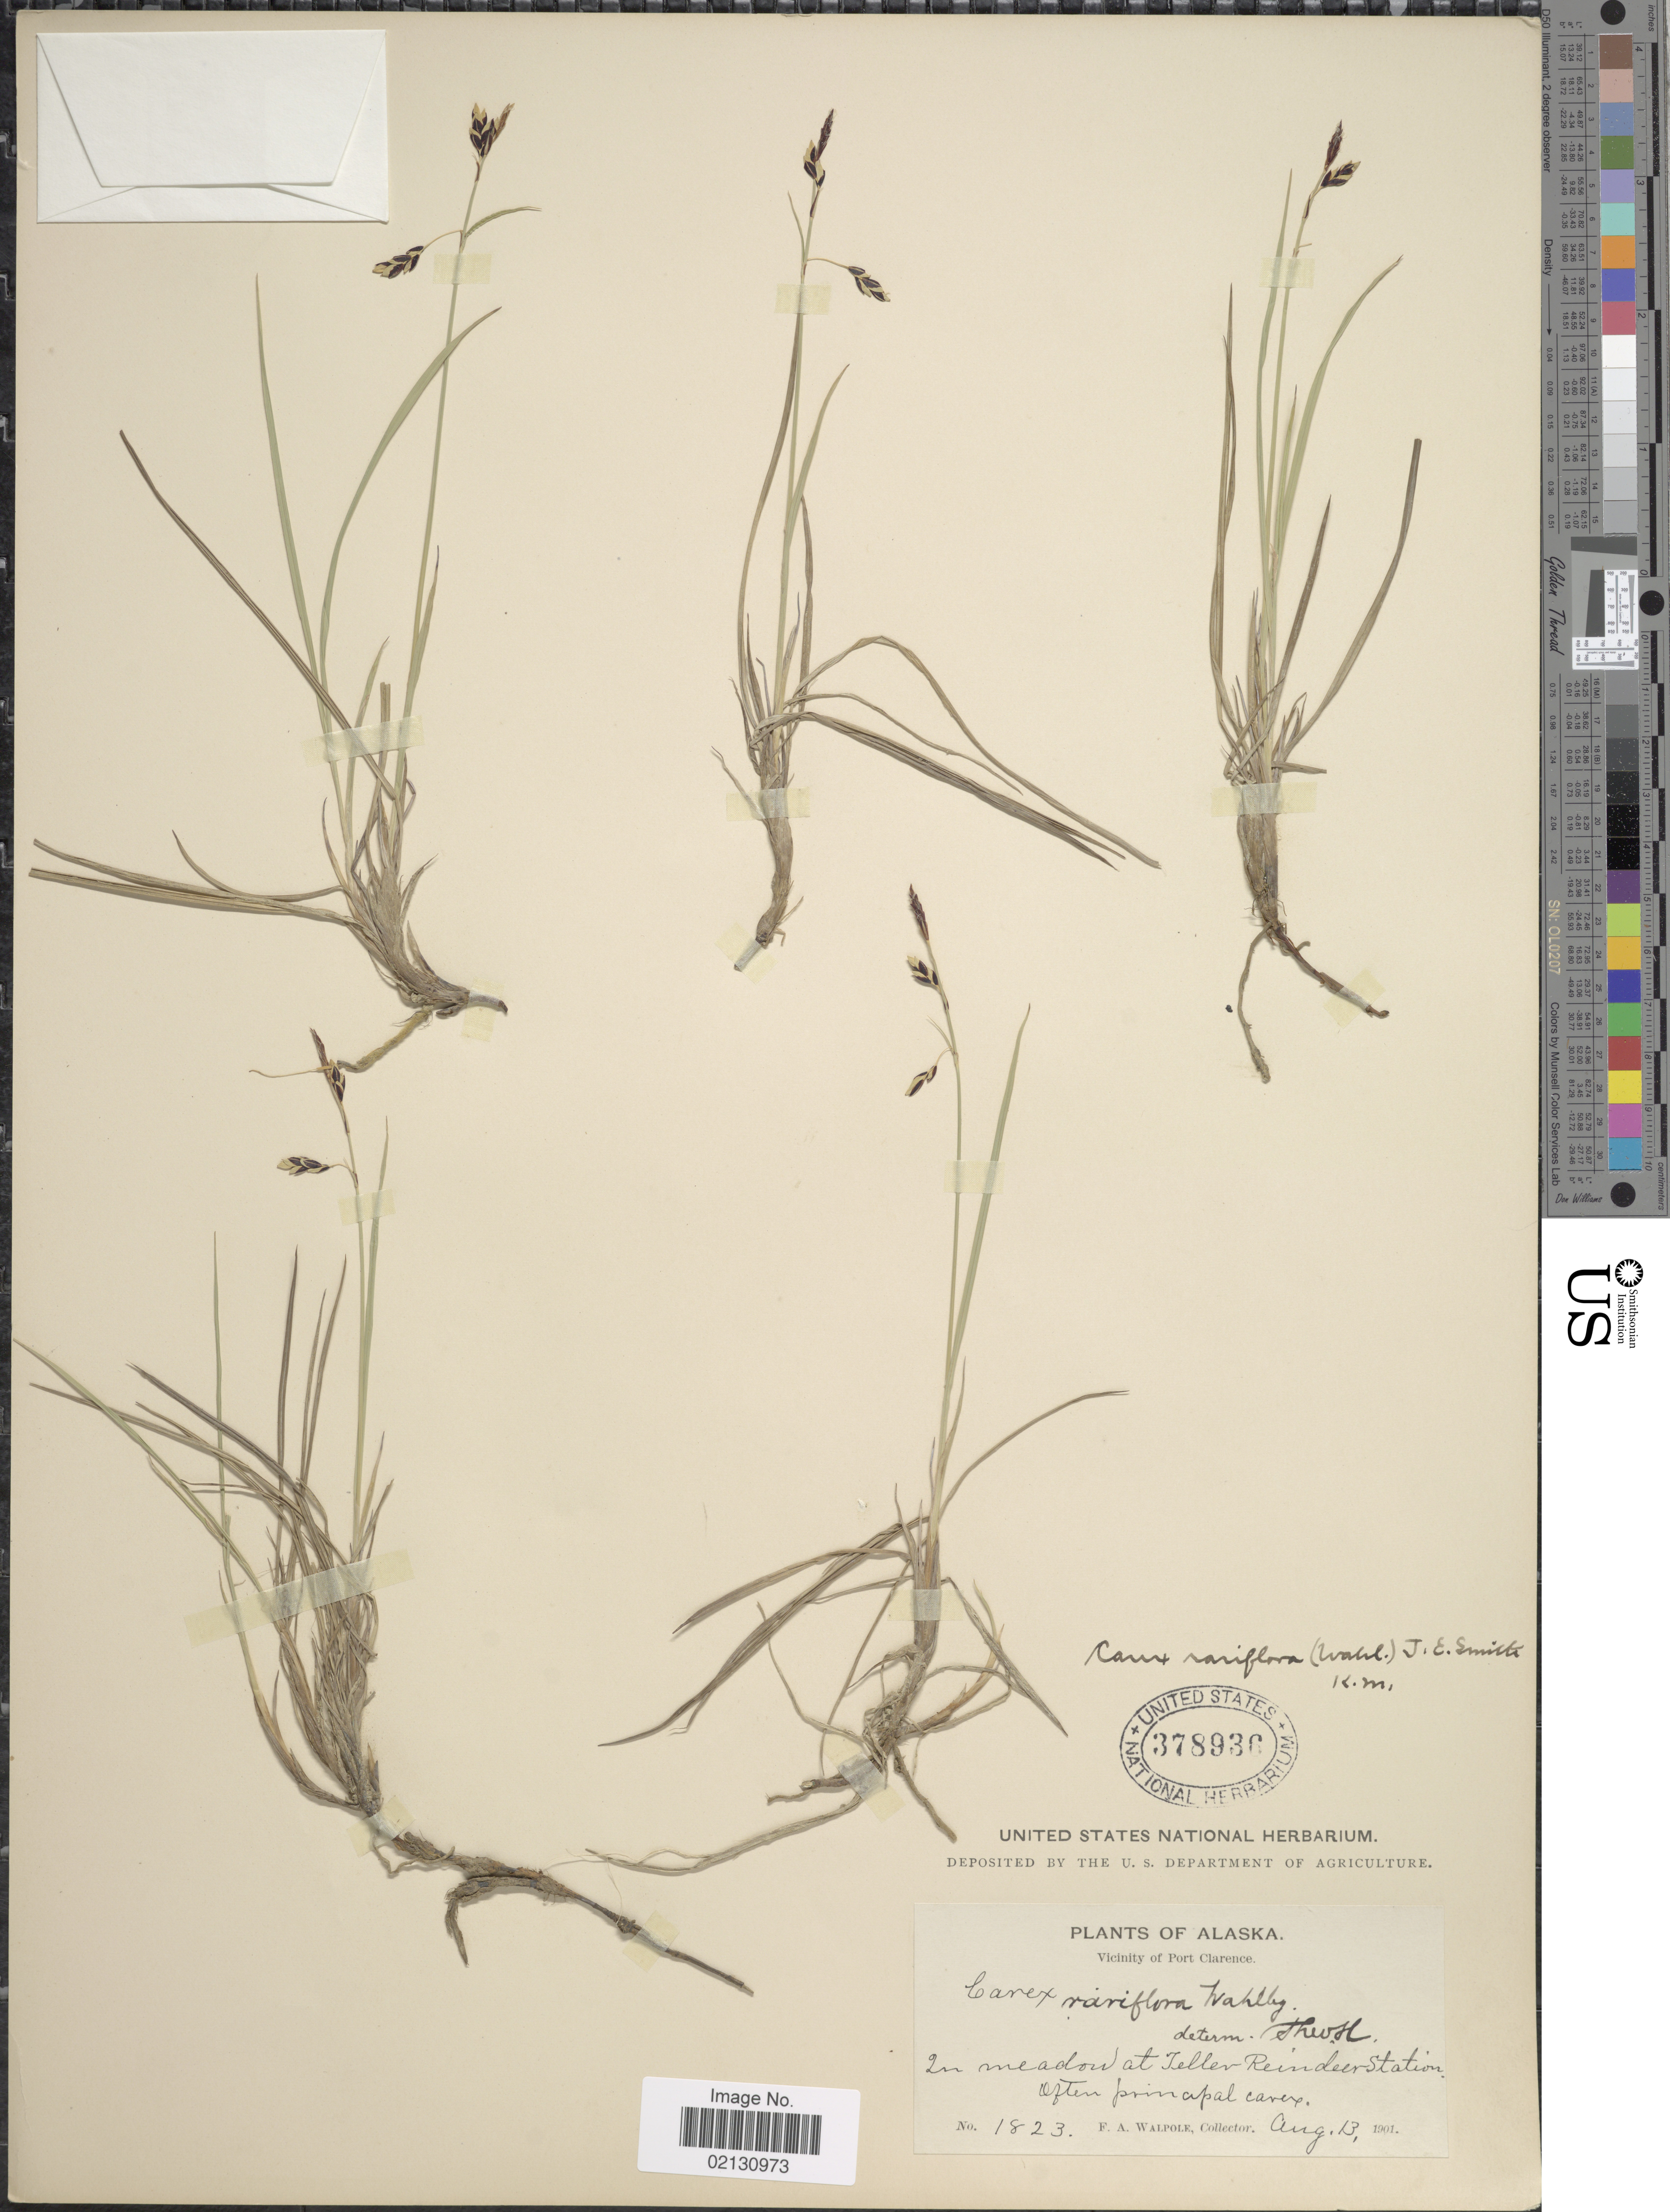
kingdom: Plantae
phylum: Tracheophyta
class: Liliopsida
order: Poales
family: Cyperaceae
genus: Carex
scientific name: Carex rariflora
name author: (Wahlenb.) Sm.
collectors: F. Walpole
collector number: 1823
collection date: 1901-08-13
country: United States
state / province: Alaska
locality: Vicinity of Port Clarence. at Teller Reindeer Station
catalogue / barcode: US 378936